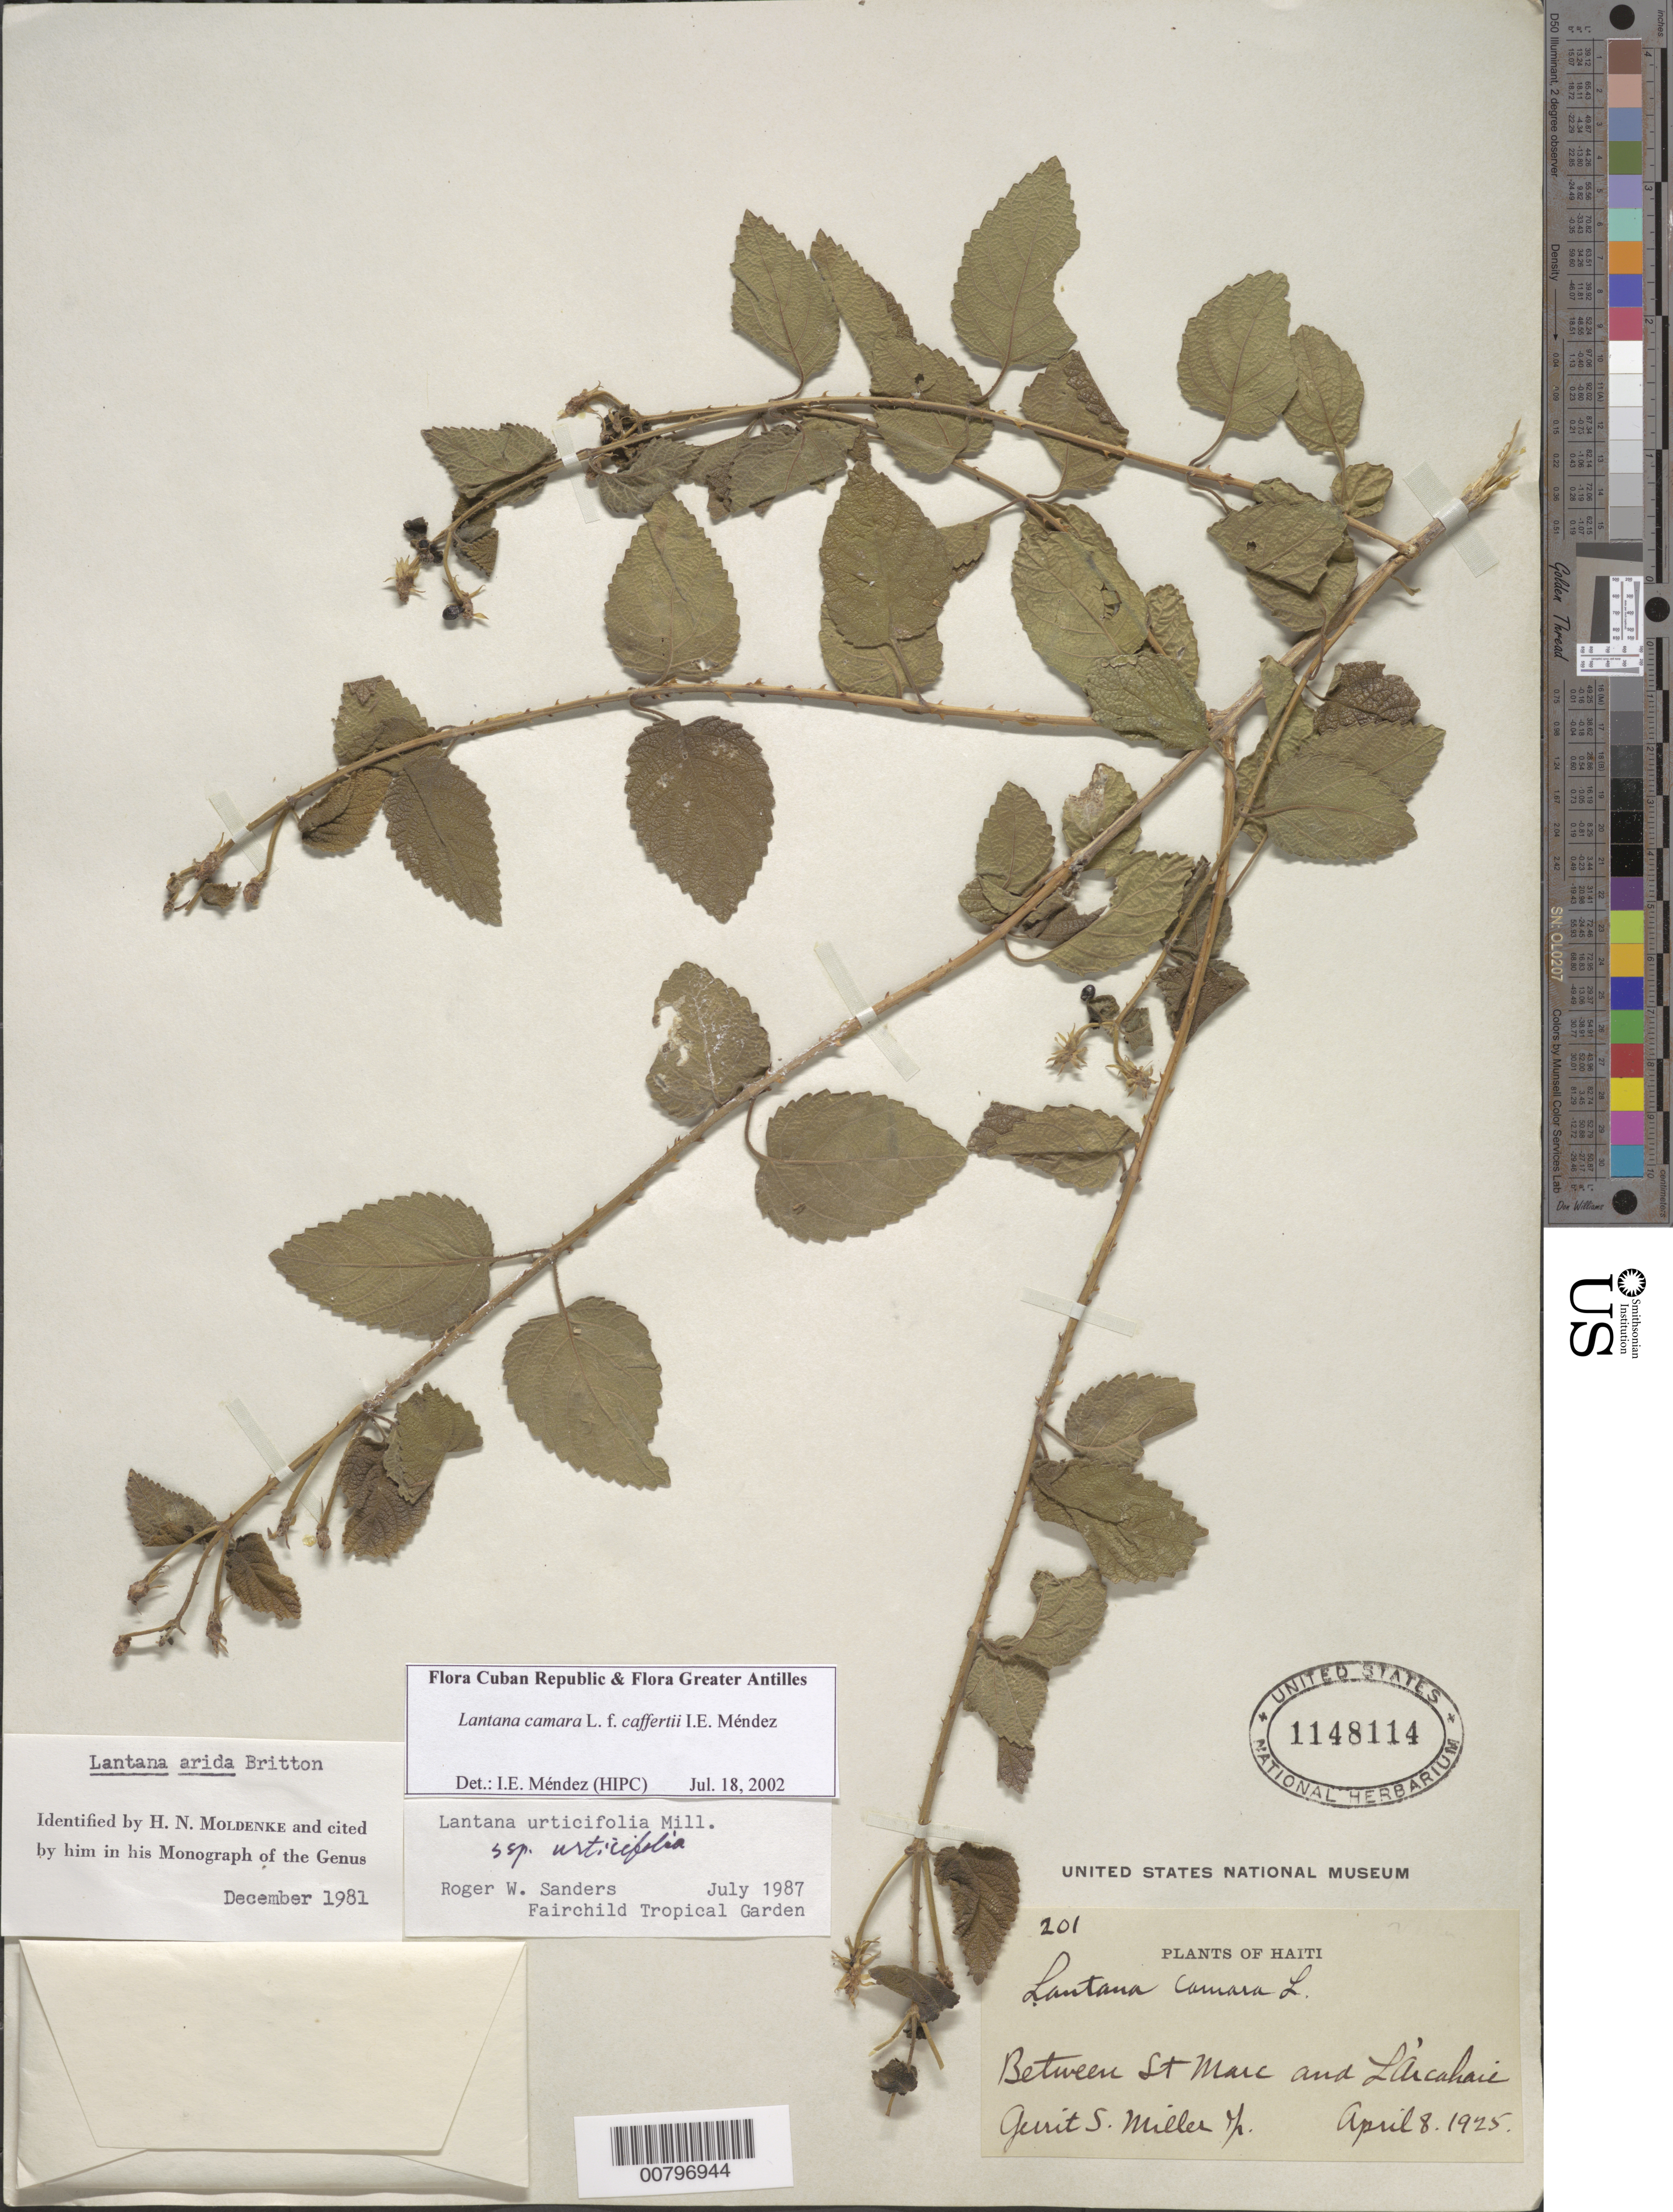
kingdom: Plantae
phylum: Tracheophyta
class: Magnoliopsida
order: Lamiales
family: Verbenaceae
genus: Lantana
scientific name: Lantana camara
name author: L.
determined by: Méndez, Isidro E., (HIPC)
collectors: G. S. Miller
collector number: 201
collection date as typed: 08 Apr 1925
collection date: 1925-04-08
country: Haiti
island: Hispaniola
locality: between St Marc and L'Arcahaie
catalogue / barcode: US 1148114